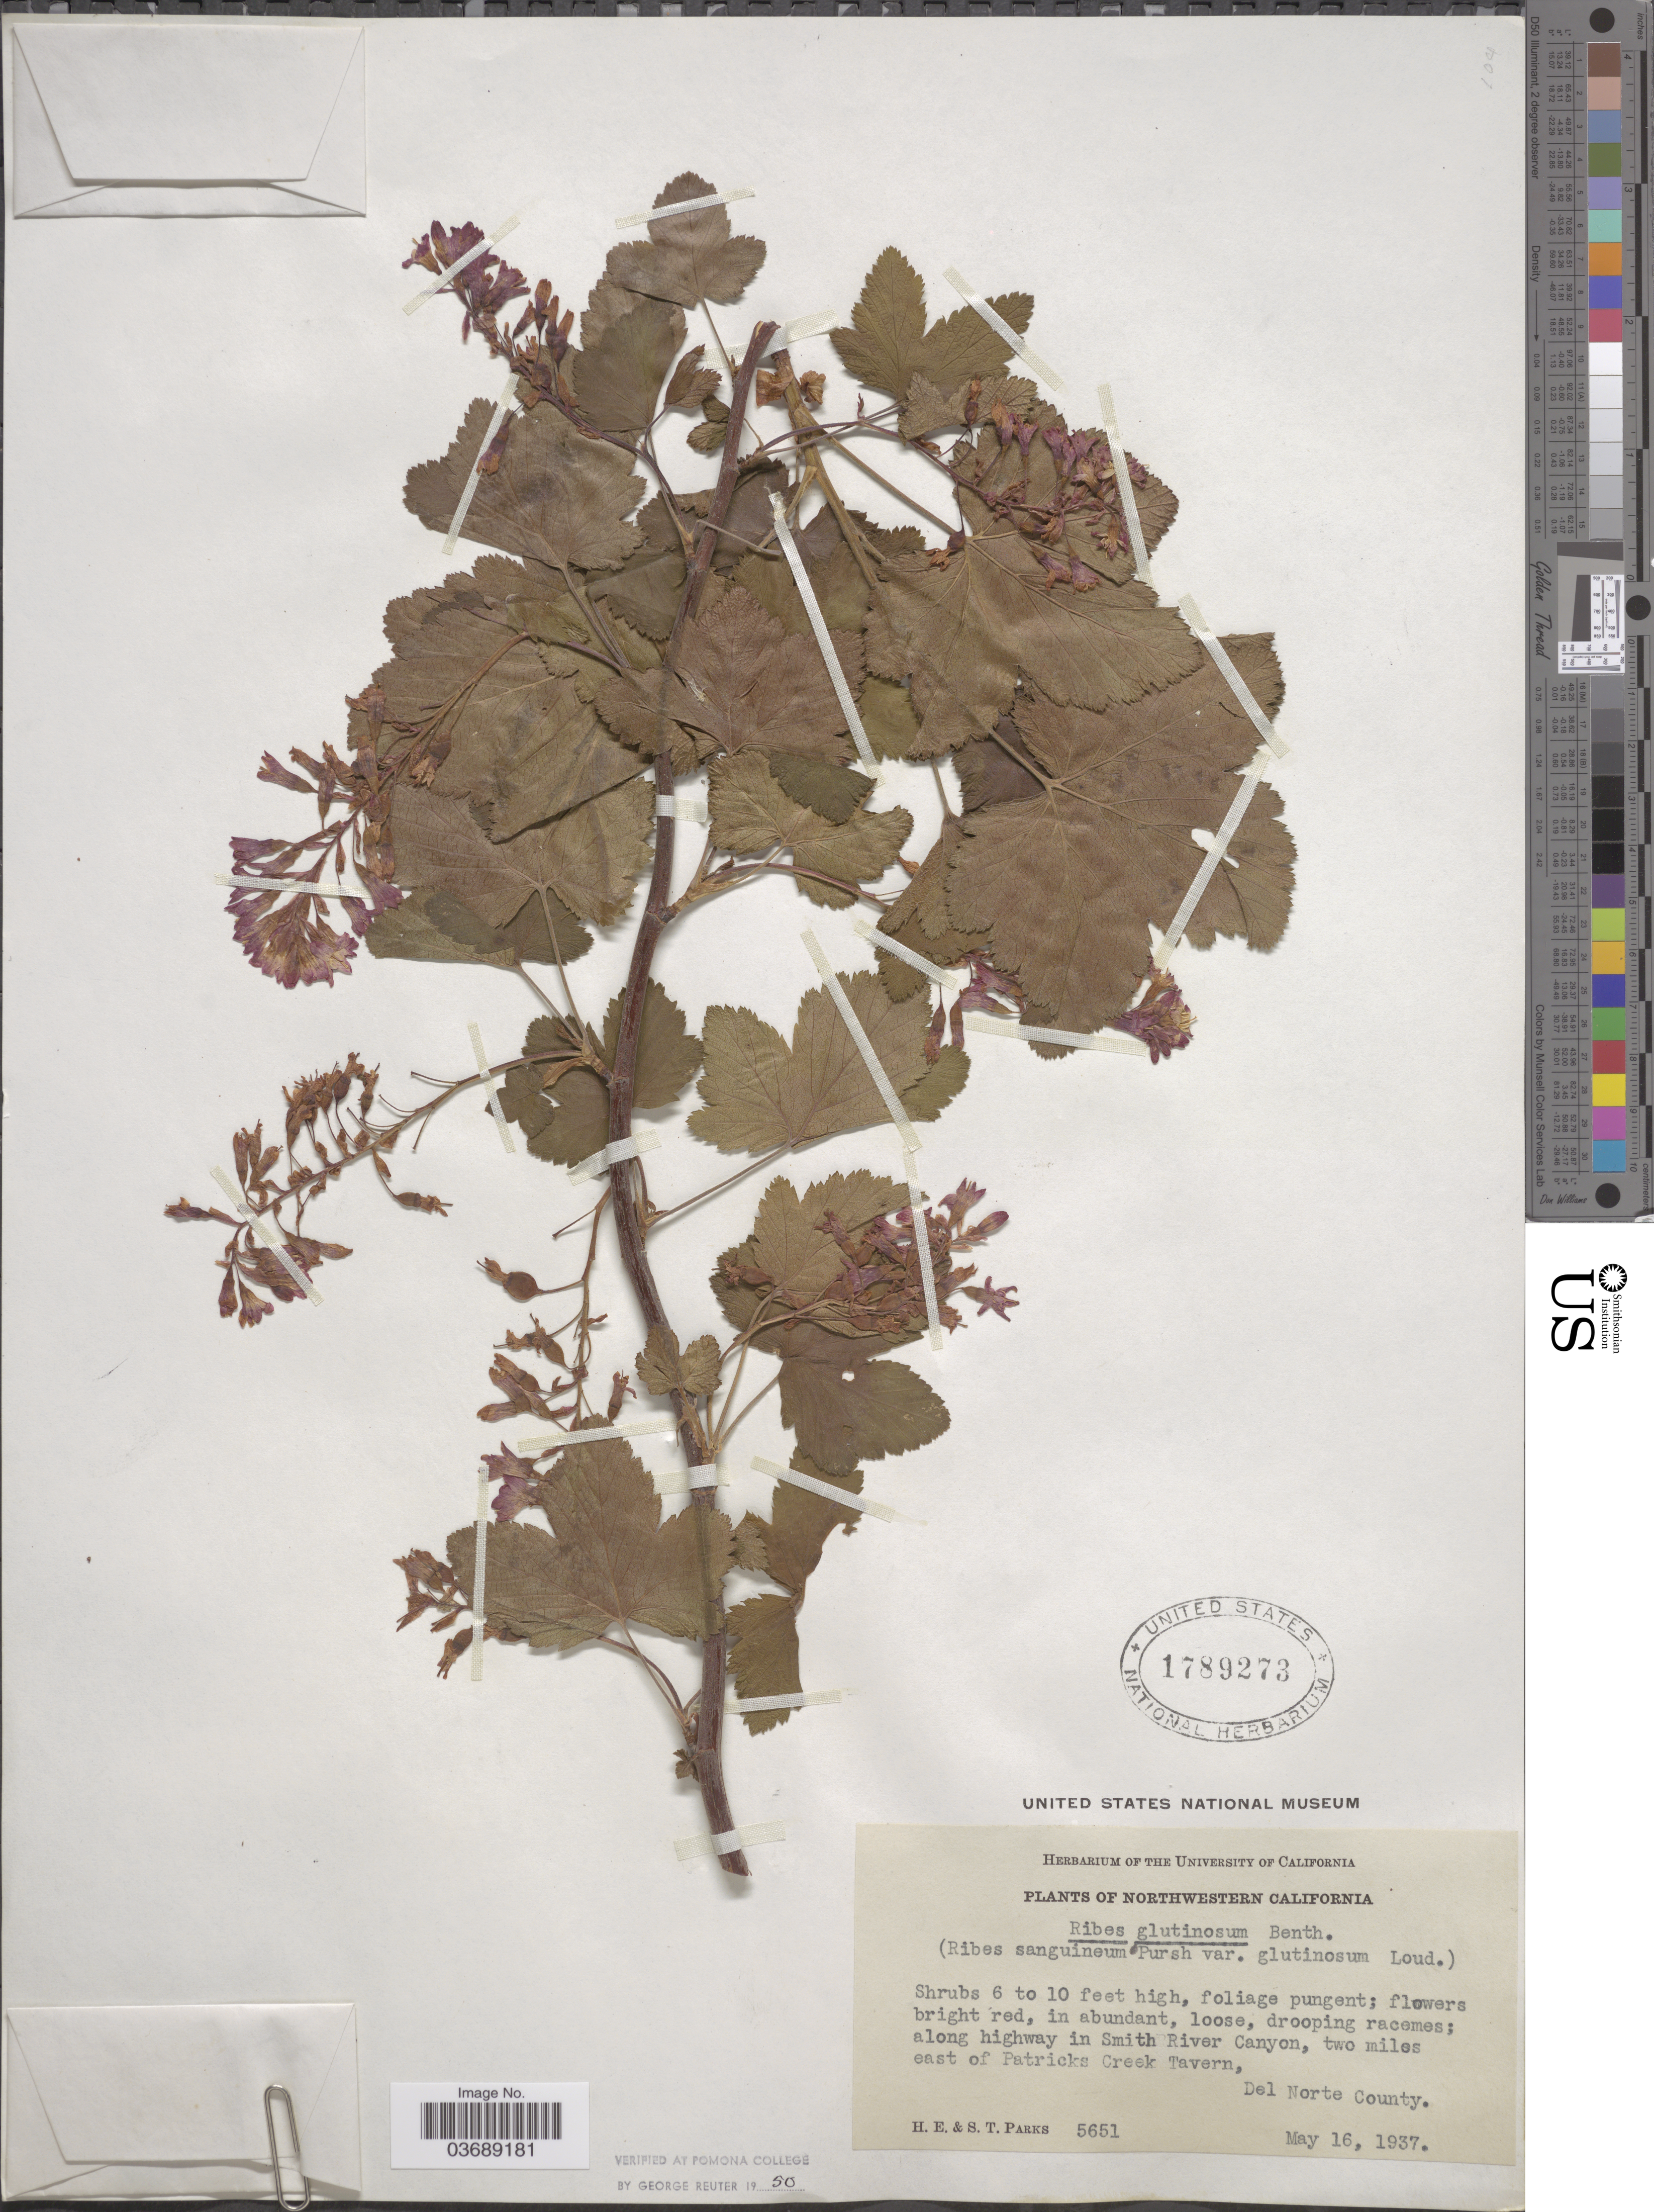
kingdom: Plantae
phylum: Tracheophyta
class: Magnoliopsida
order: Saxifragales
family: Grossulariaceae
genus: Ribes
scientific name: Ribes sanguineum var. glutinosum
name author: (Benth.) Loudon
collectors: H. E. Parks & S. Parks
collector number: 5651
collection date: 1937-05-16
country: United States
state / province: California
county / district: Del Norte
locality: Northwestern California. Along highway in Smith River Canyon, two miles east of Patricks Creek Tavern, Del Norte County.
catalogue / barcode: US 1789273